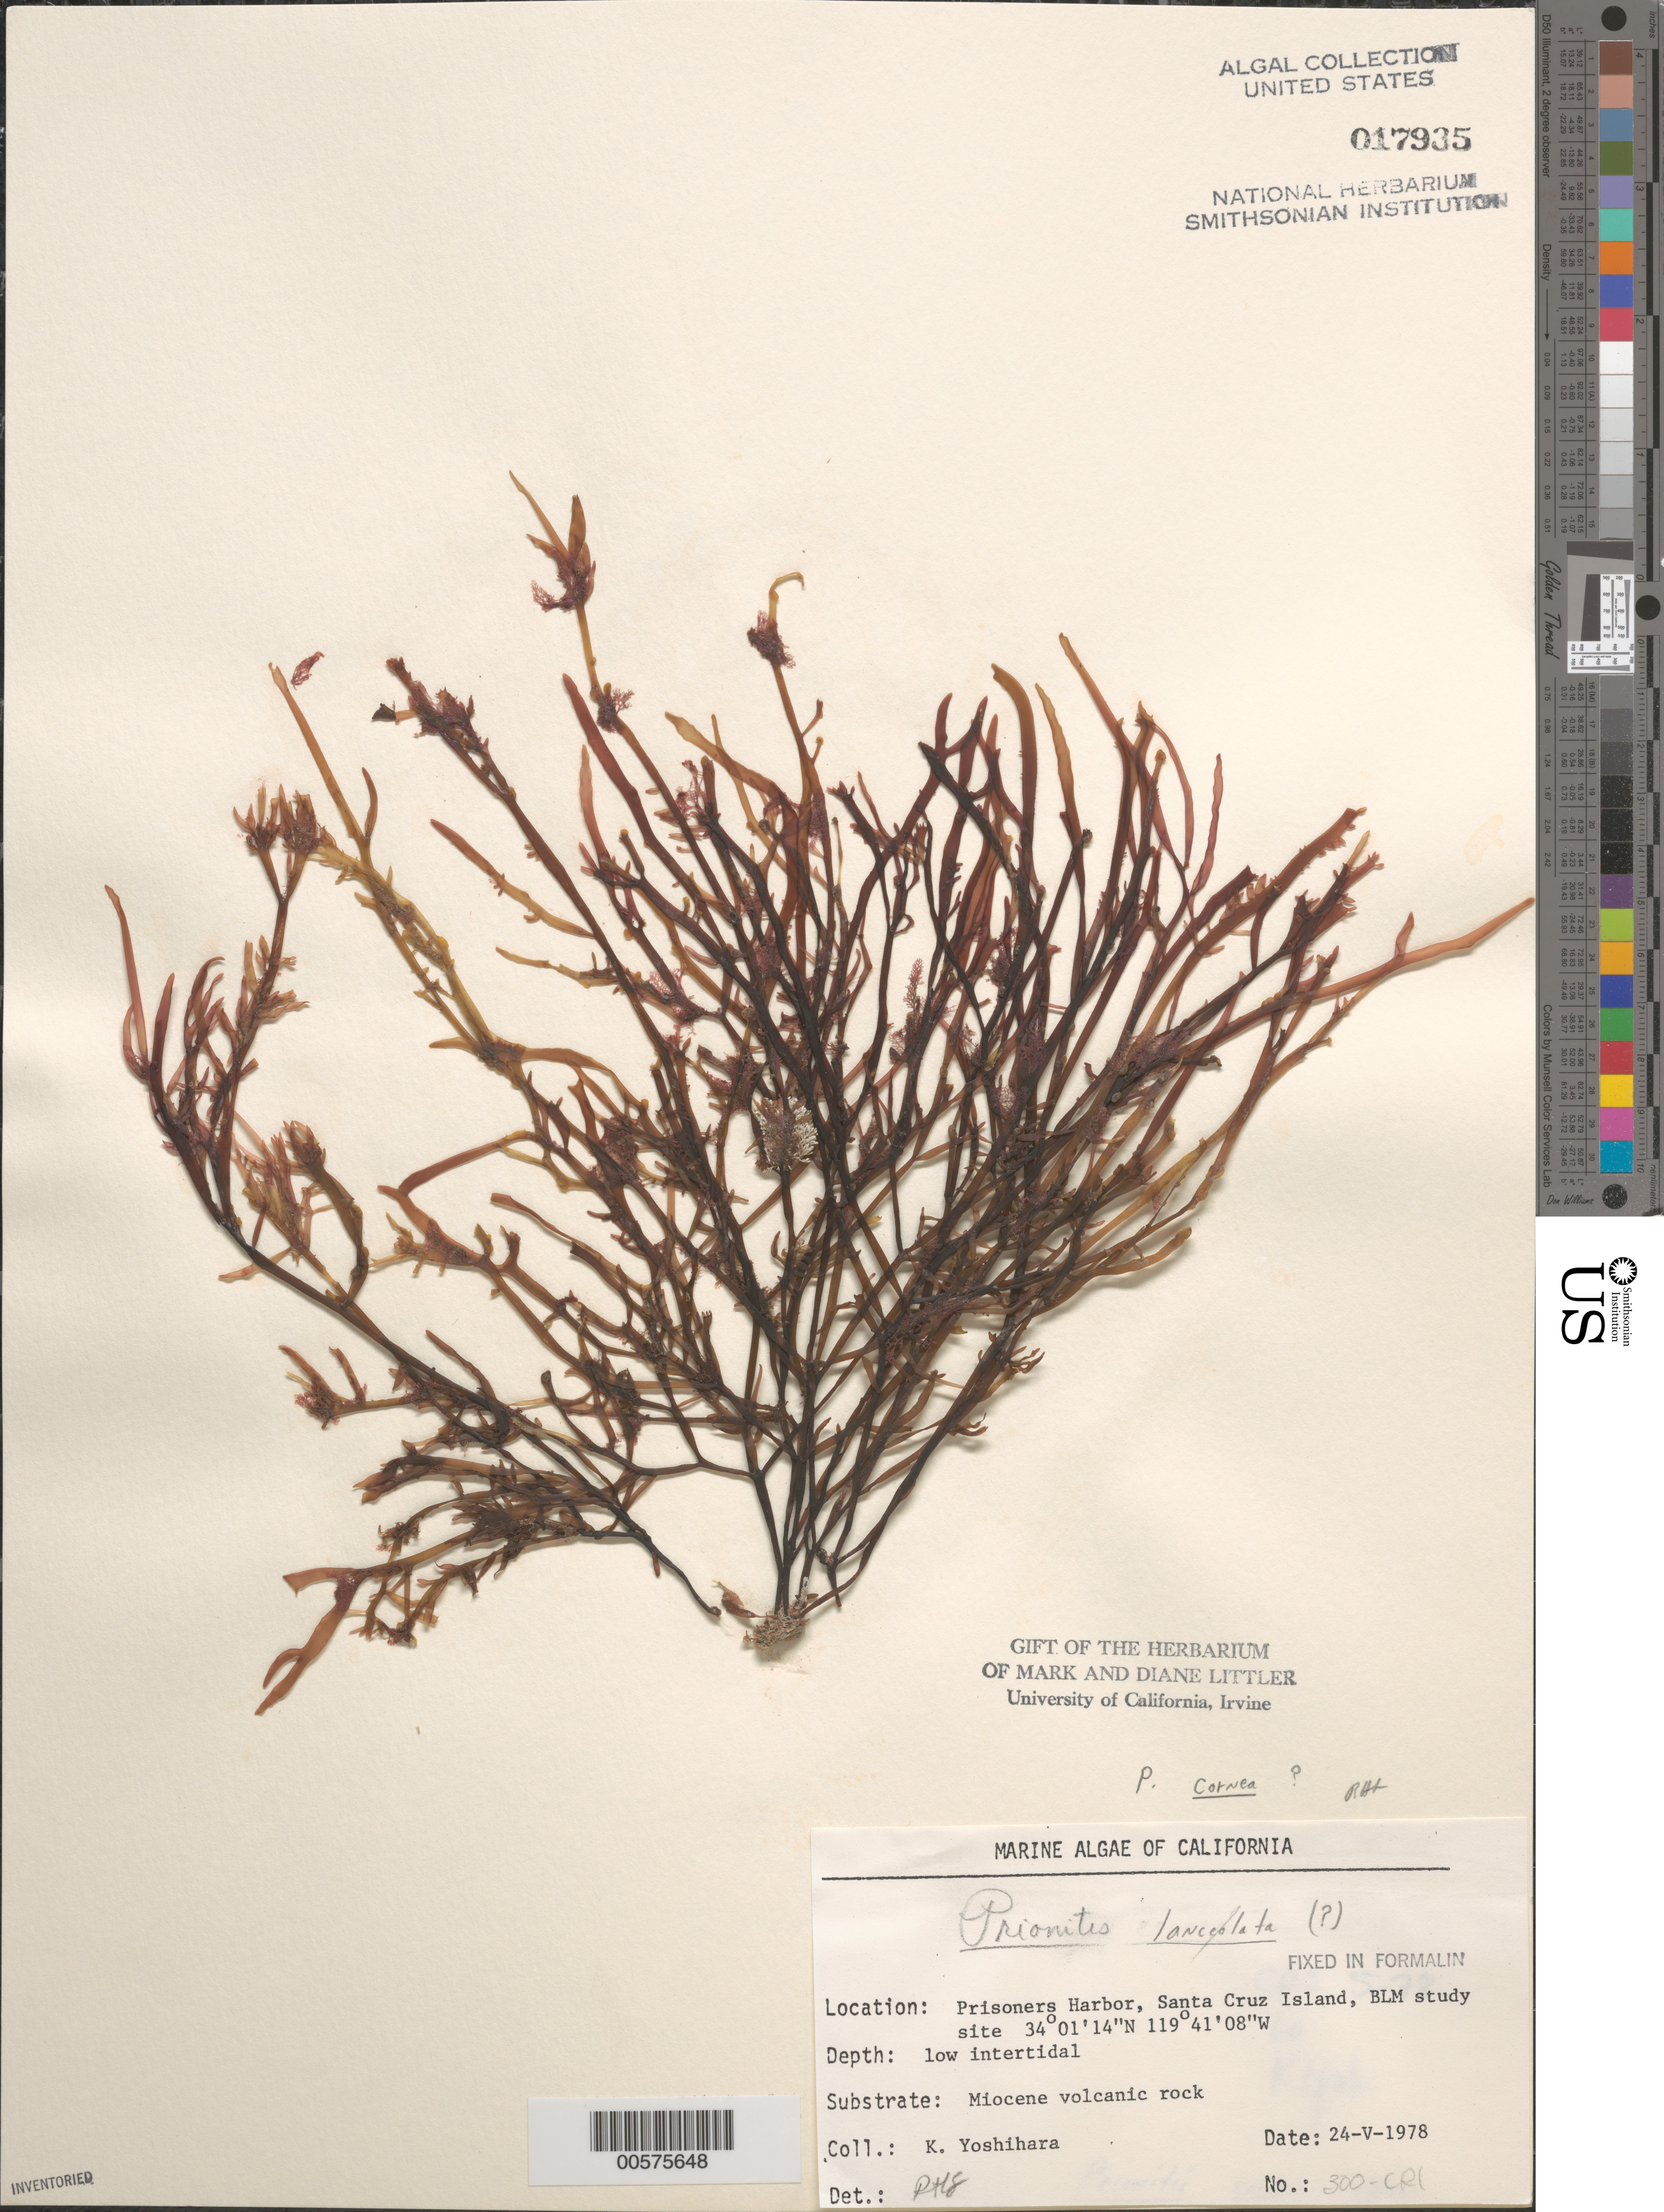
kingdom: Plantae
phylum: Rhodophyta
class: Florideophyceae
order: Halymeniales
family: Halymeniaceae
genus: Grateloupia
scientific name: Grateloupia cornea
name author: Okamura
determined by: Algae name updating Project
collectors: K. Yoshihara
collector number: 300-cri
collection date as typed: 24 May 1978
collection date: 1978-05-24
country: United States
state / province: California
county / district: Santa Barbara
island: Santa Cruz Island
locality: Prisoners Harbor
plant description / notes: BLM-SOCALBIGHT Rocky Intertidal Survey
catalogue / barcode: US 17935